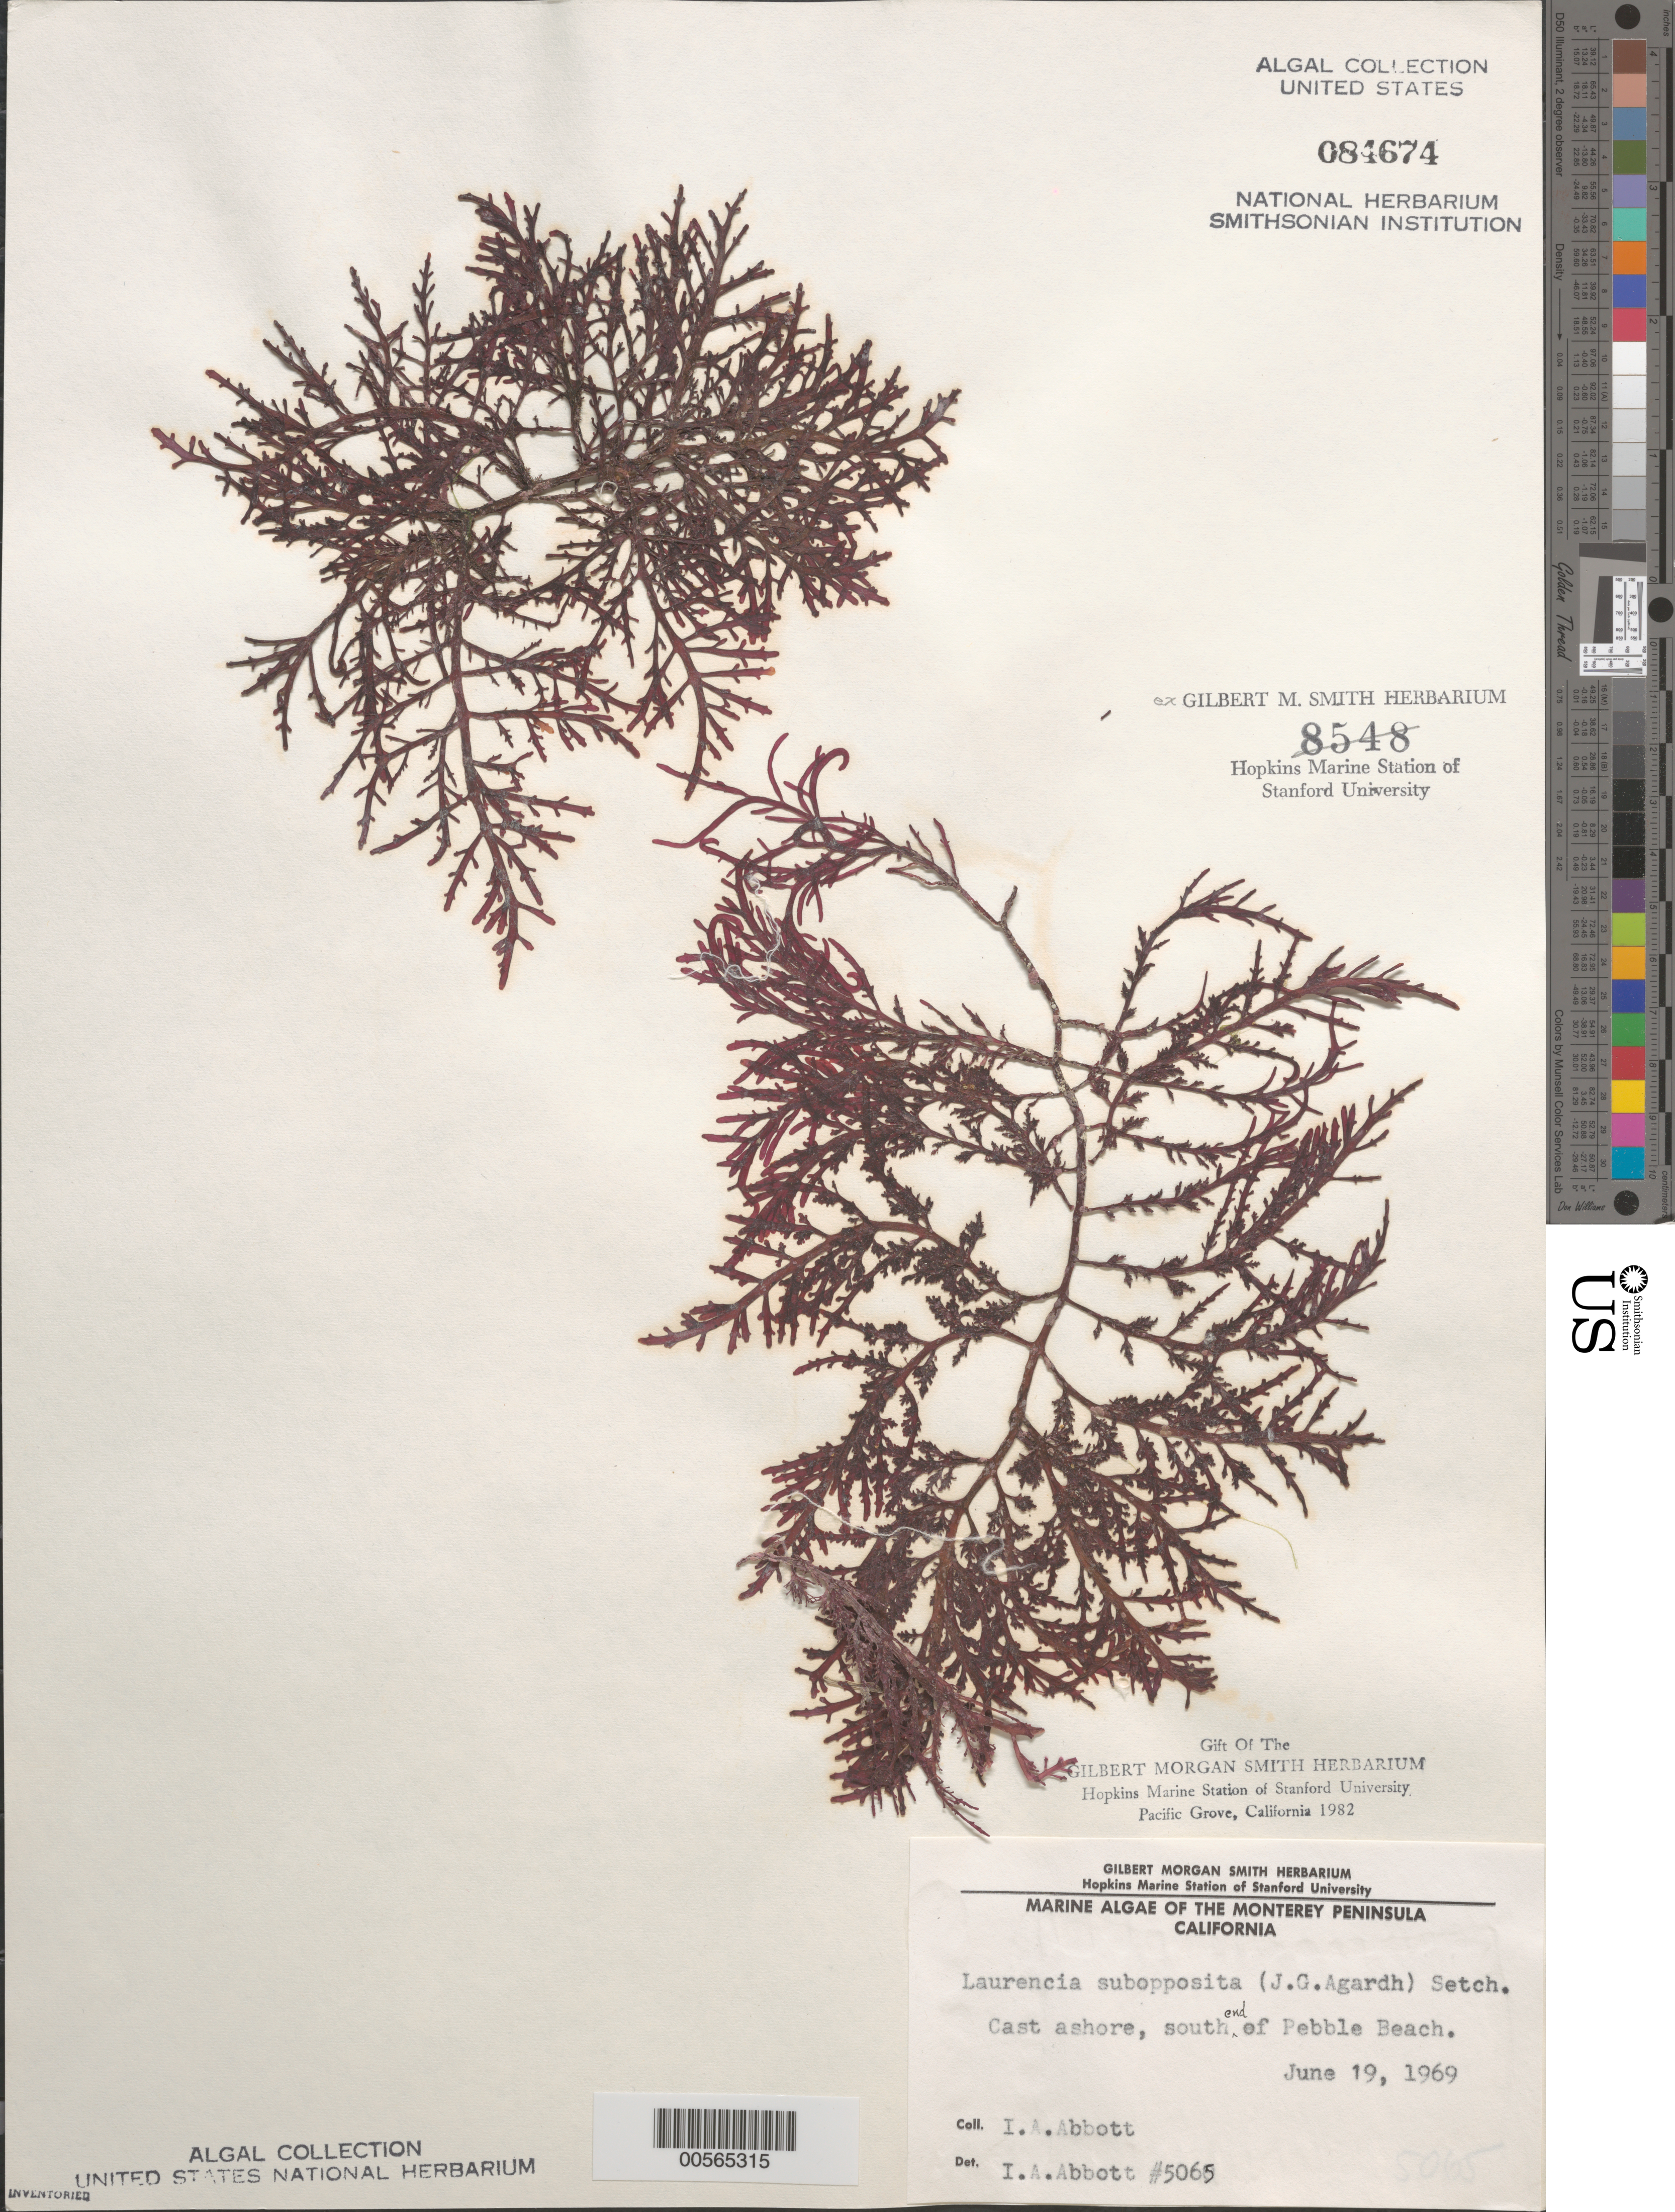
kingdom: Plantae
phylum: Rhodophyta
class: Florideophyceae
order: Ceramiales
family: Rhodomelaceae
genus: Laurencia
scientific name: Laurencia subopposita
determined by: Abbott, Isabella A.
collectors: I. A. Abbott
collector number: IAA 5065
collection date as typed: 19 Jun 1969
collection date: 1969-06-19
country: United States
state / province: California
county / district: Monterey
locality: Pebble Beach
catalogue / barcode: US 84674